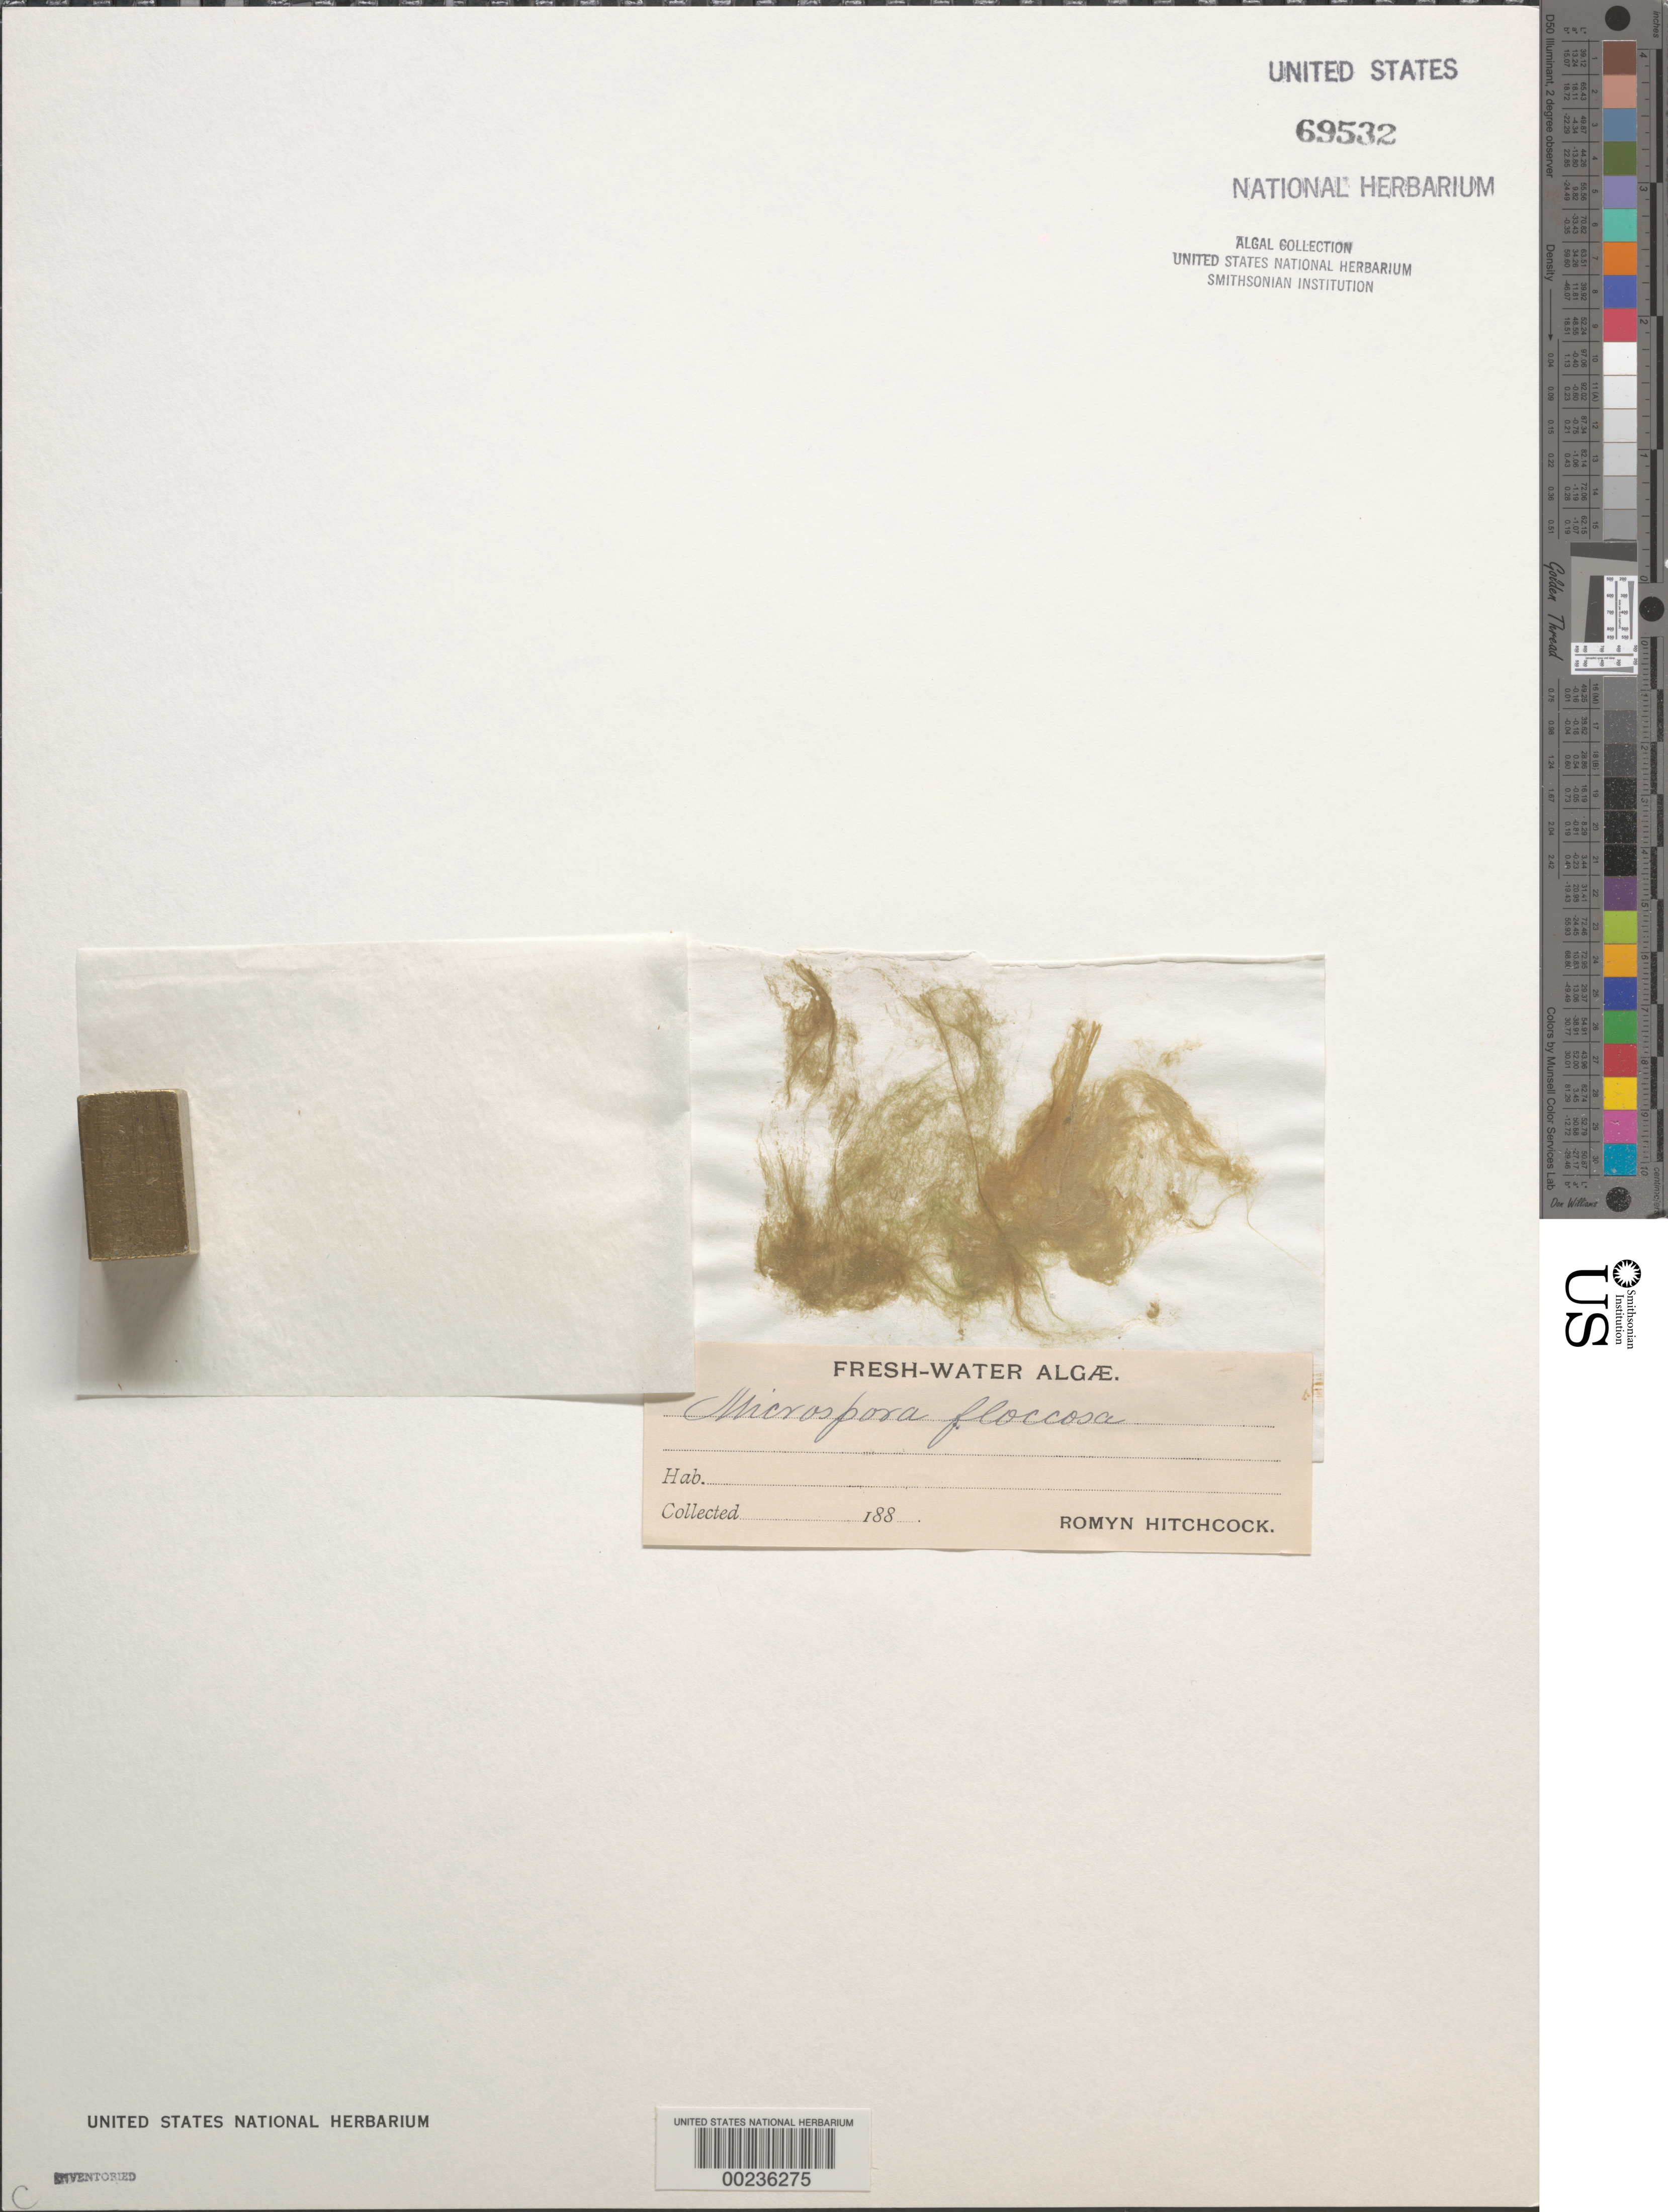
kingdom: Plantae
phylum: Chlorophyta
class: Chlorophyceae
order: Sphaeropleales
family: Microsporaceae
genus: Microspora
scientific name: Microspora floccosa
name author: (Vauch.) Thur.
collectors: R. Hitchcock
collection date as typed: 188-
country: United States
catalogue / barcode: US 69532